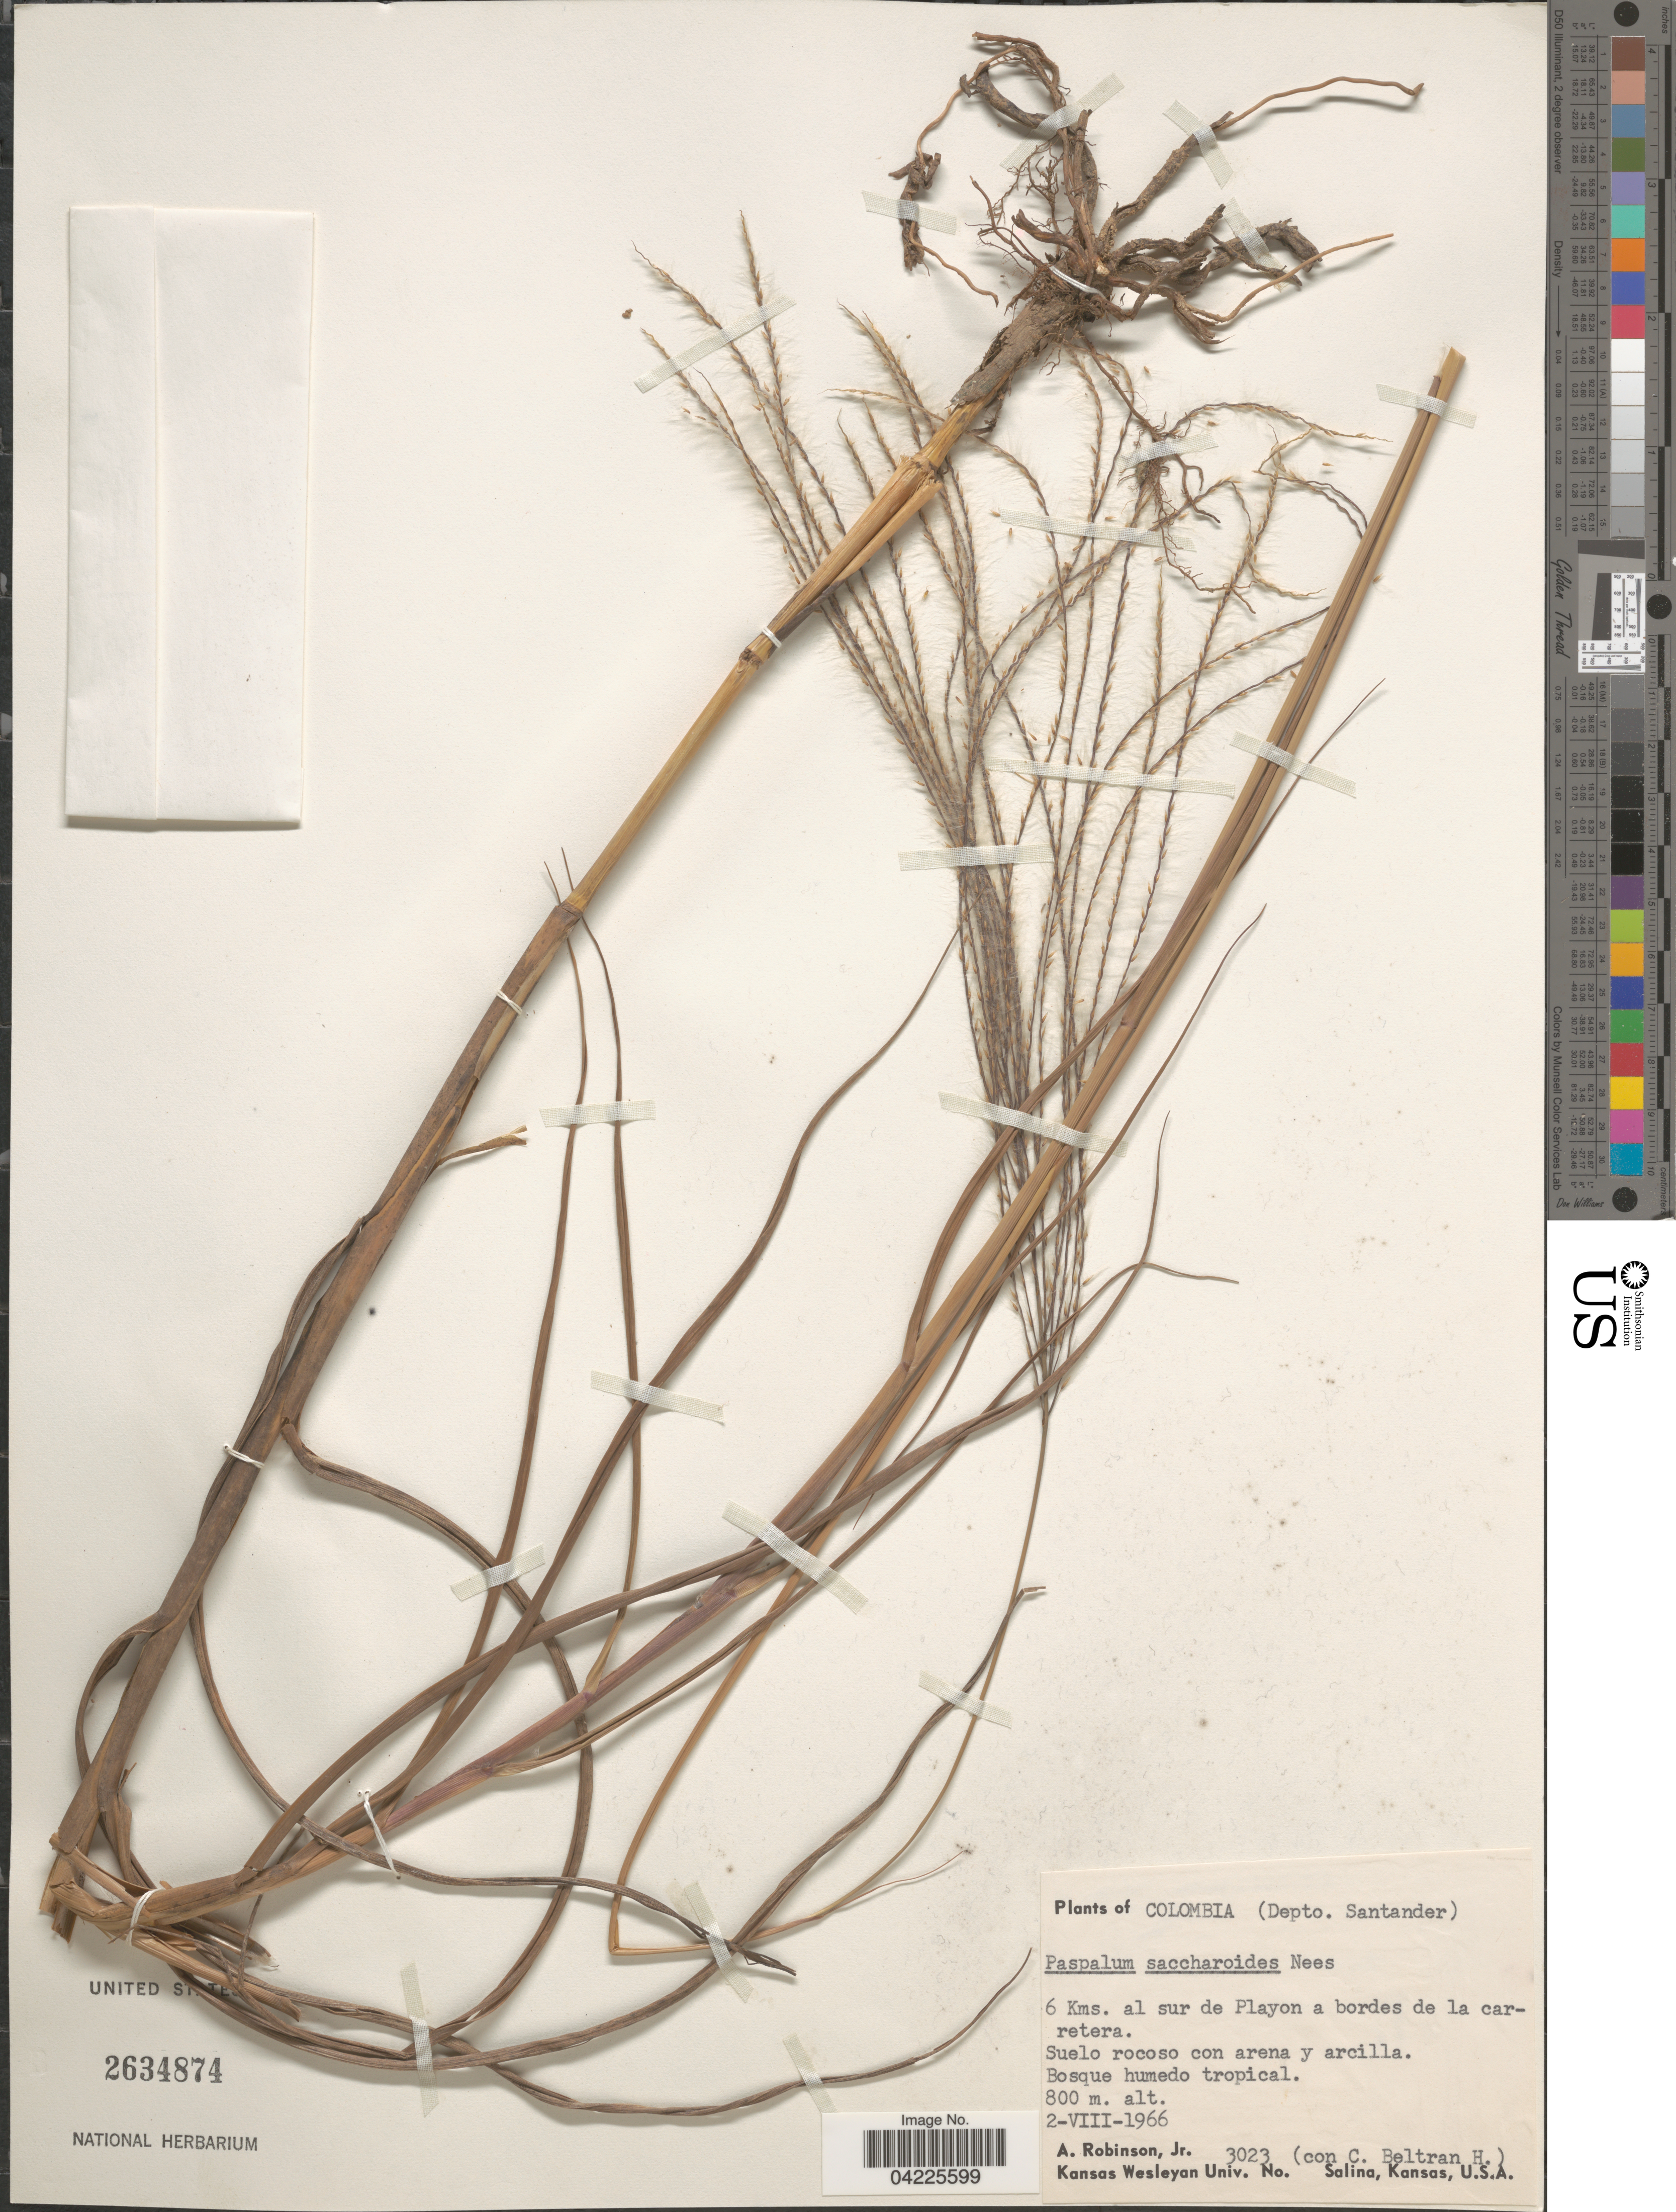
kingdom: Plantae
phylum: Tracheophyta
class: Liliopsida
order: Poales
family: Poaceae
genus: Paspalum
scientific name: Paspalum saccharoides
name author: Nees ex Trin.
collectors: A. Robinson Jr. & C. Beltran H.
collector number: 3023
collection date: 1966-08-02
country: Colombia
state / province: Santander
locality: (Depto. Santander). 6 Kms. al sur de Playon a bordes de la carretera.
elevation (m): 800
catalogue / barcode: US 2634874